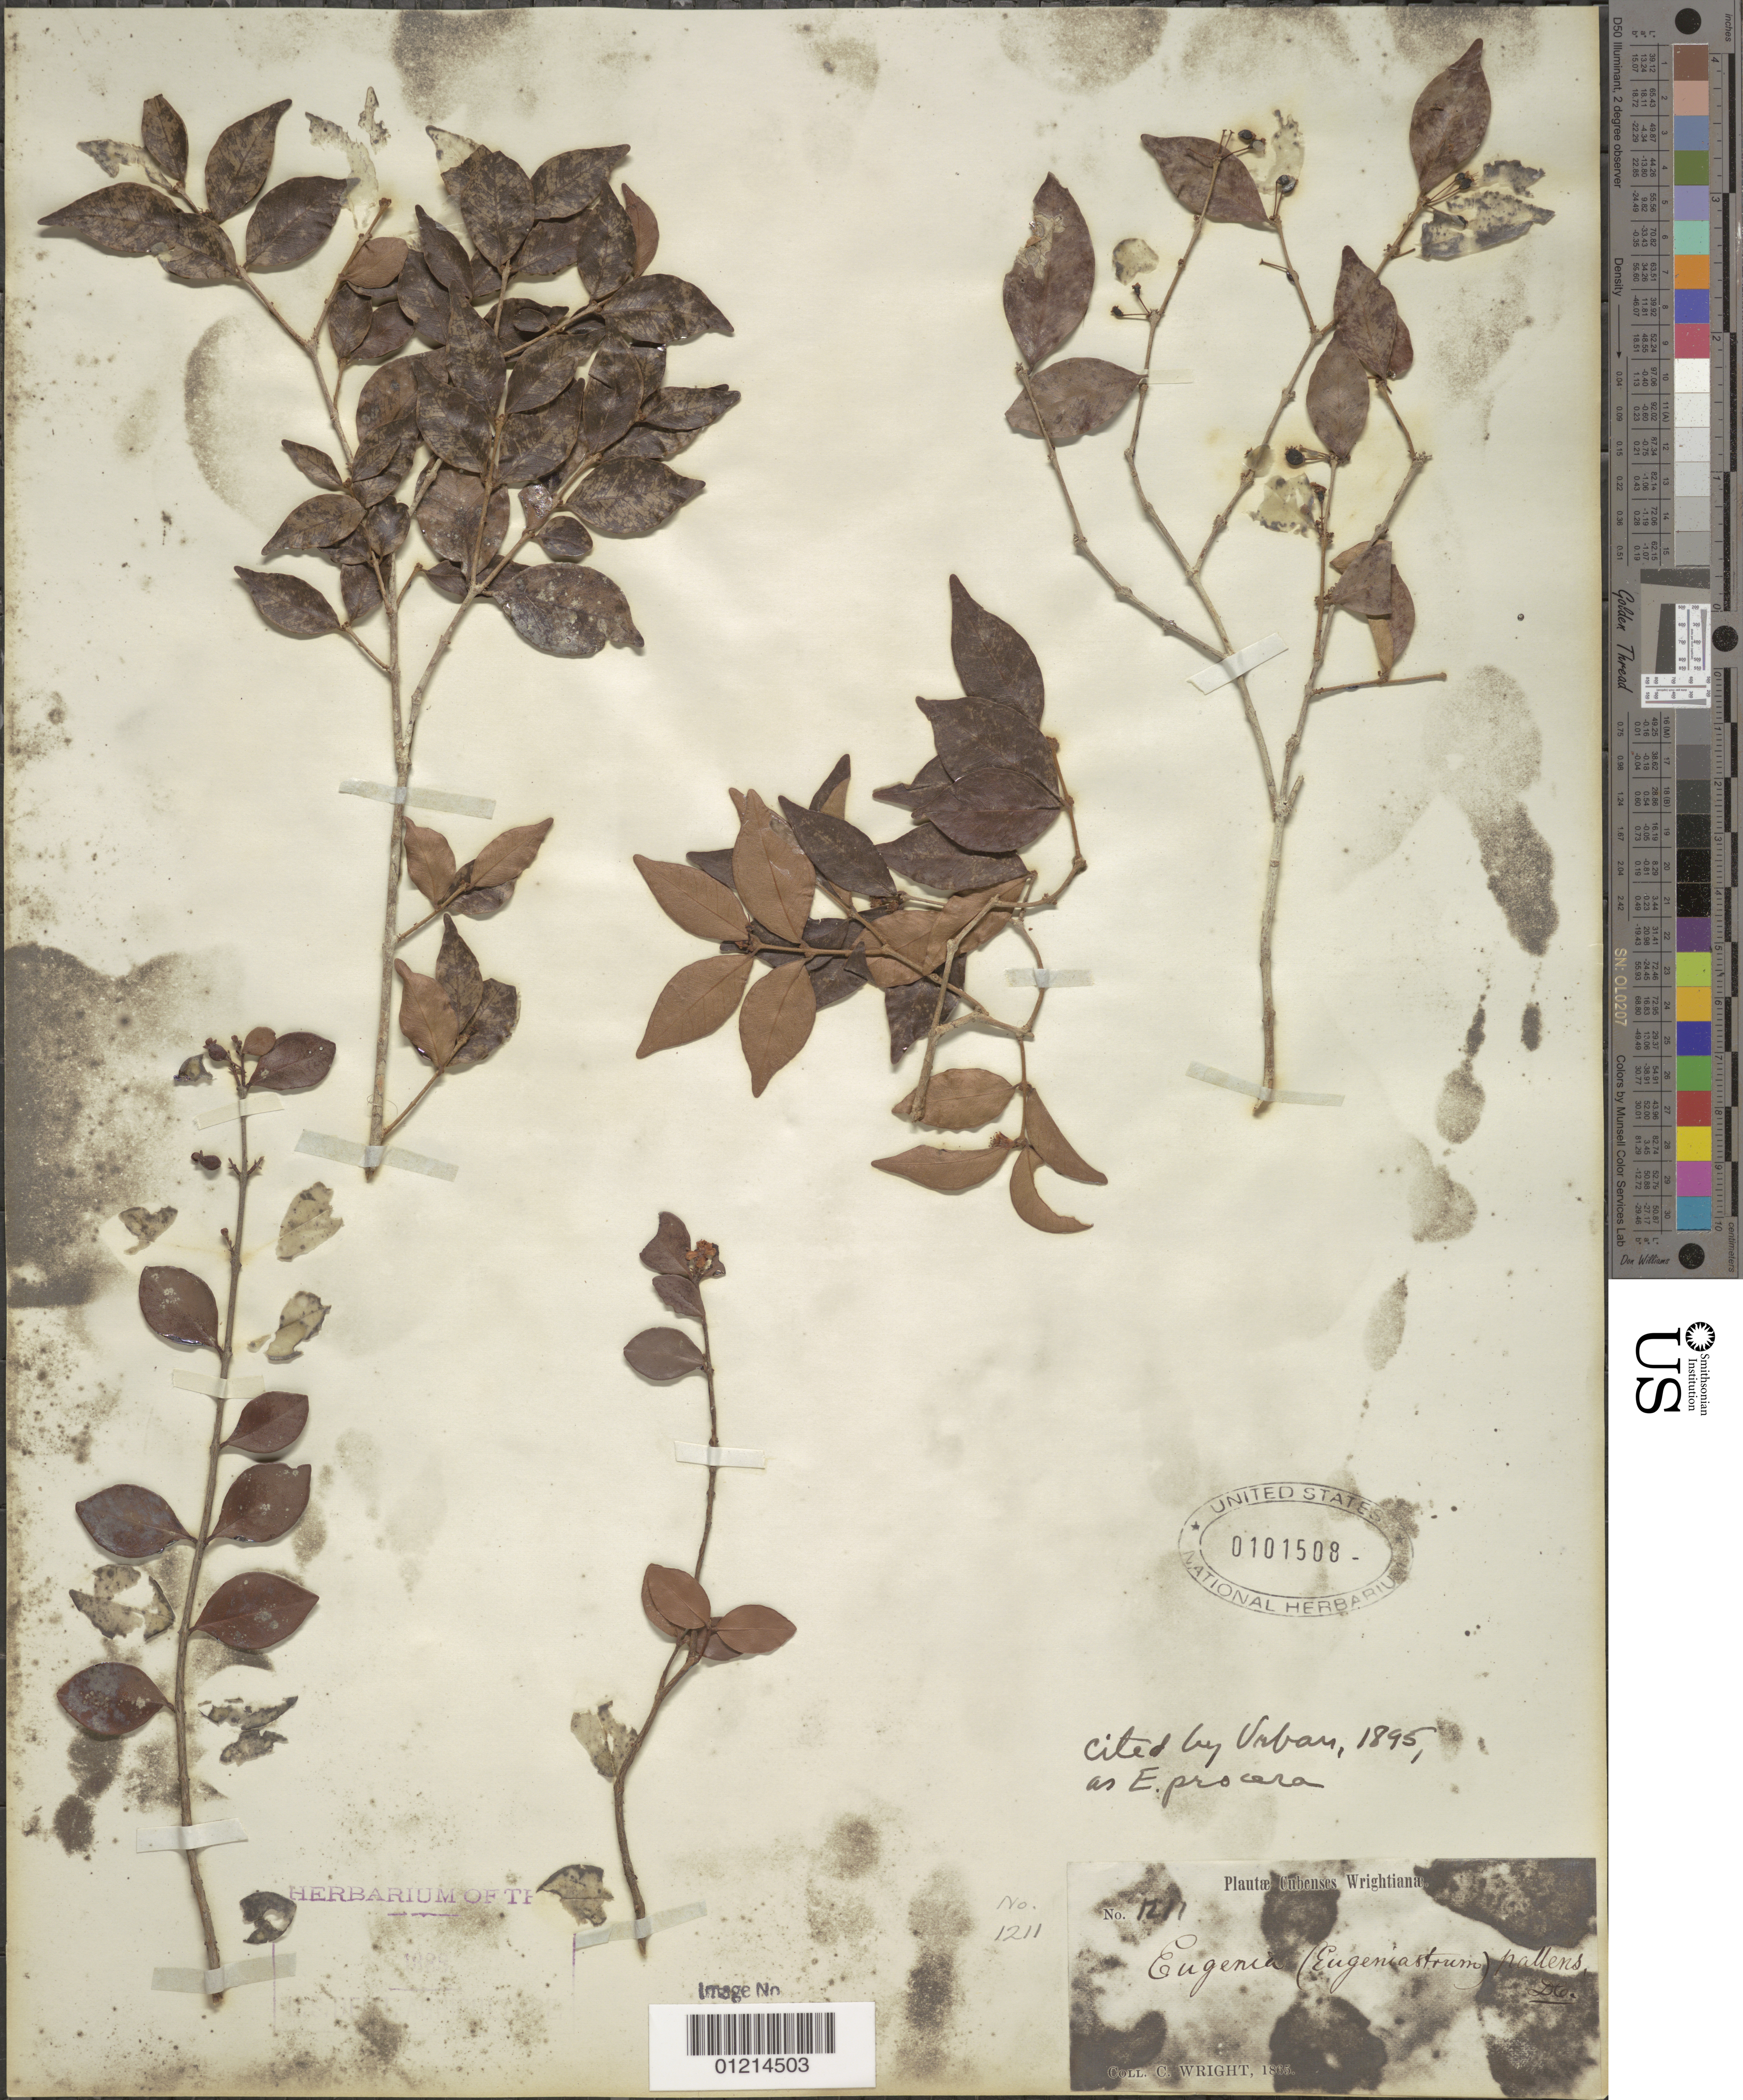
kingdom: Plantae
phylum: Tracheophyta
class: Magnoliopsida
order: Myrtales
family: Myrtaceae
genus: Eugenia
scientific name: Eugenia procera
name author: (Sw.) Poir.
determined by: Urban, --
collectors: C. Wright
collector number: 1217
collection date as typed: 1865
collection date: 1865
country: Cuba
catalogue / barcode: US 101508